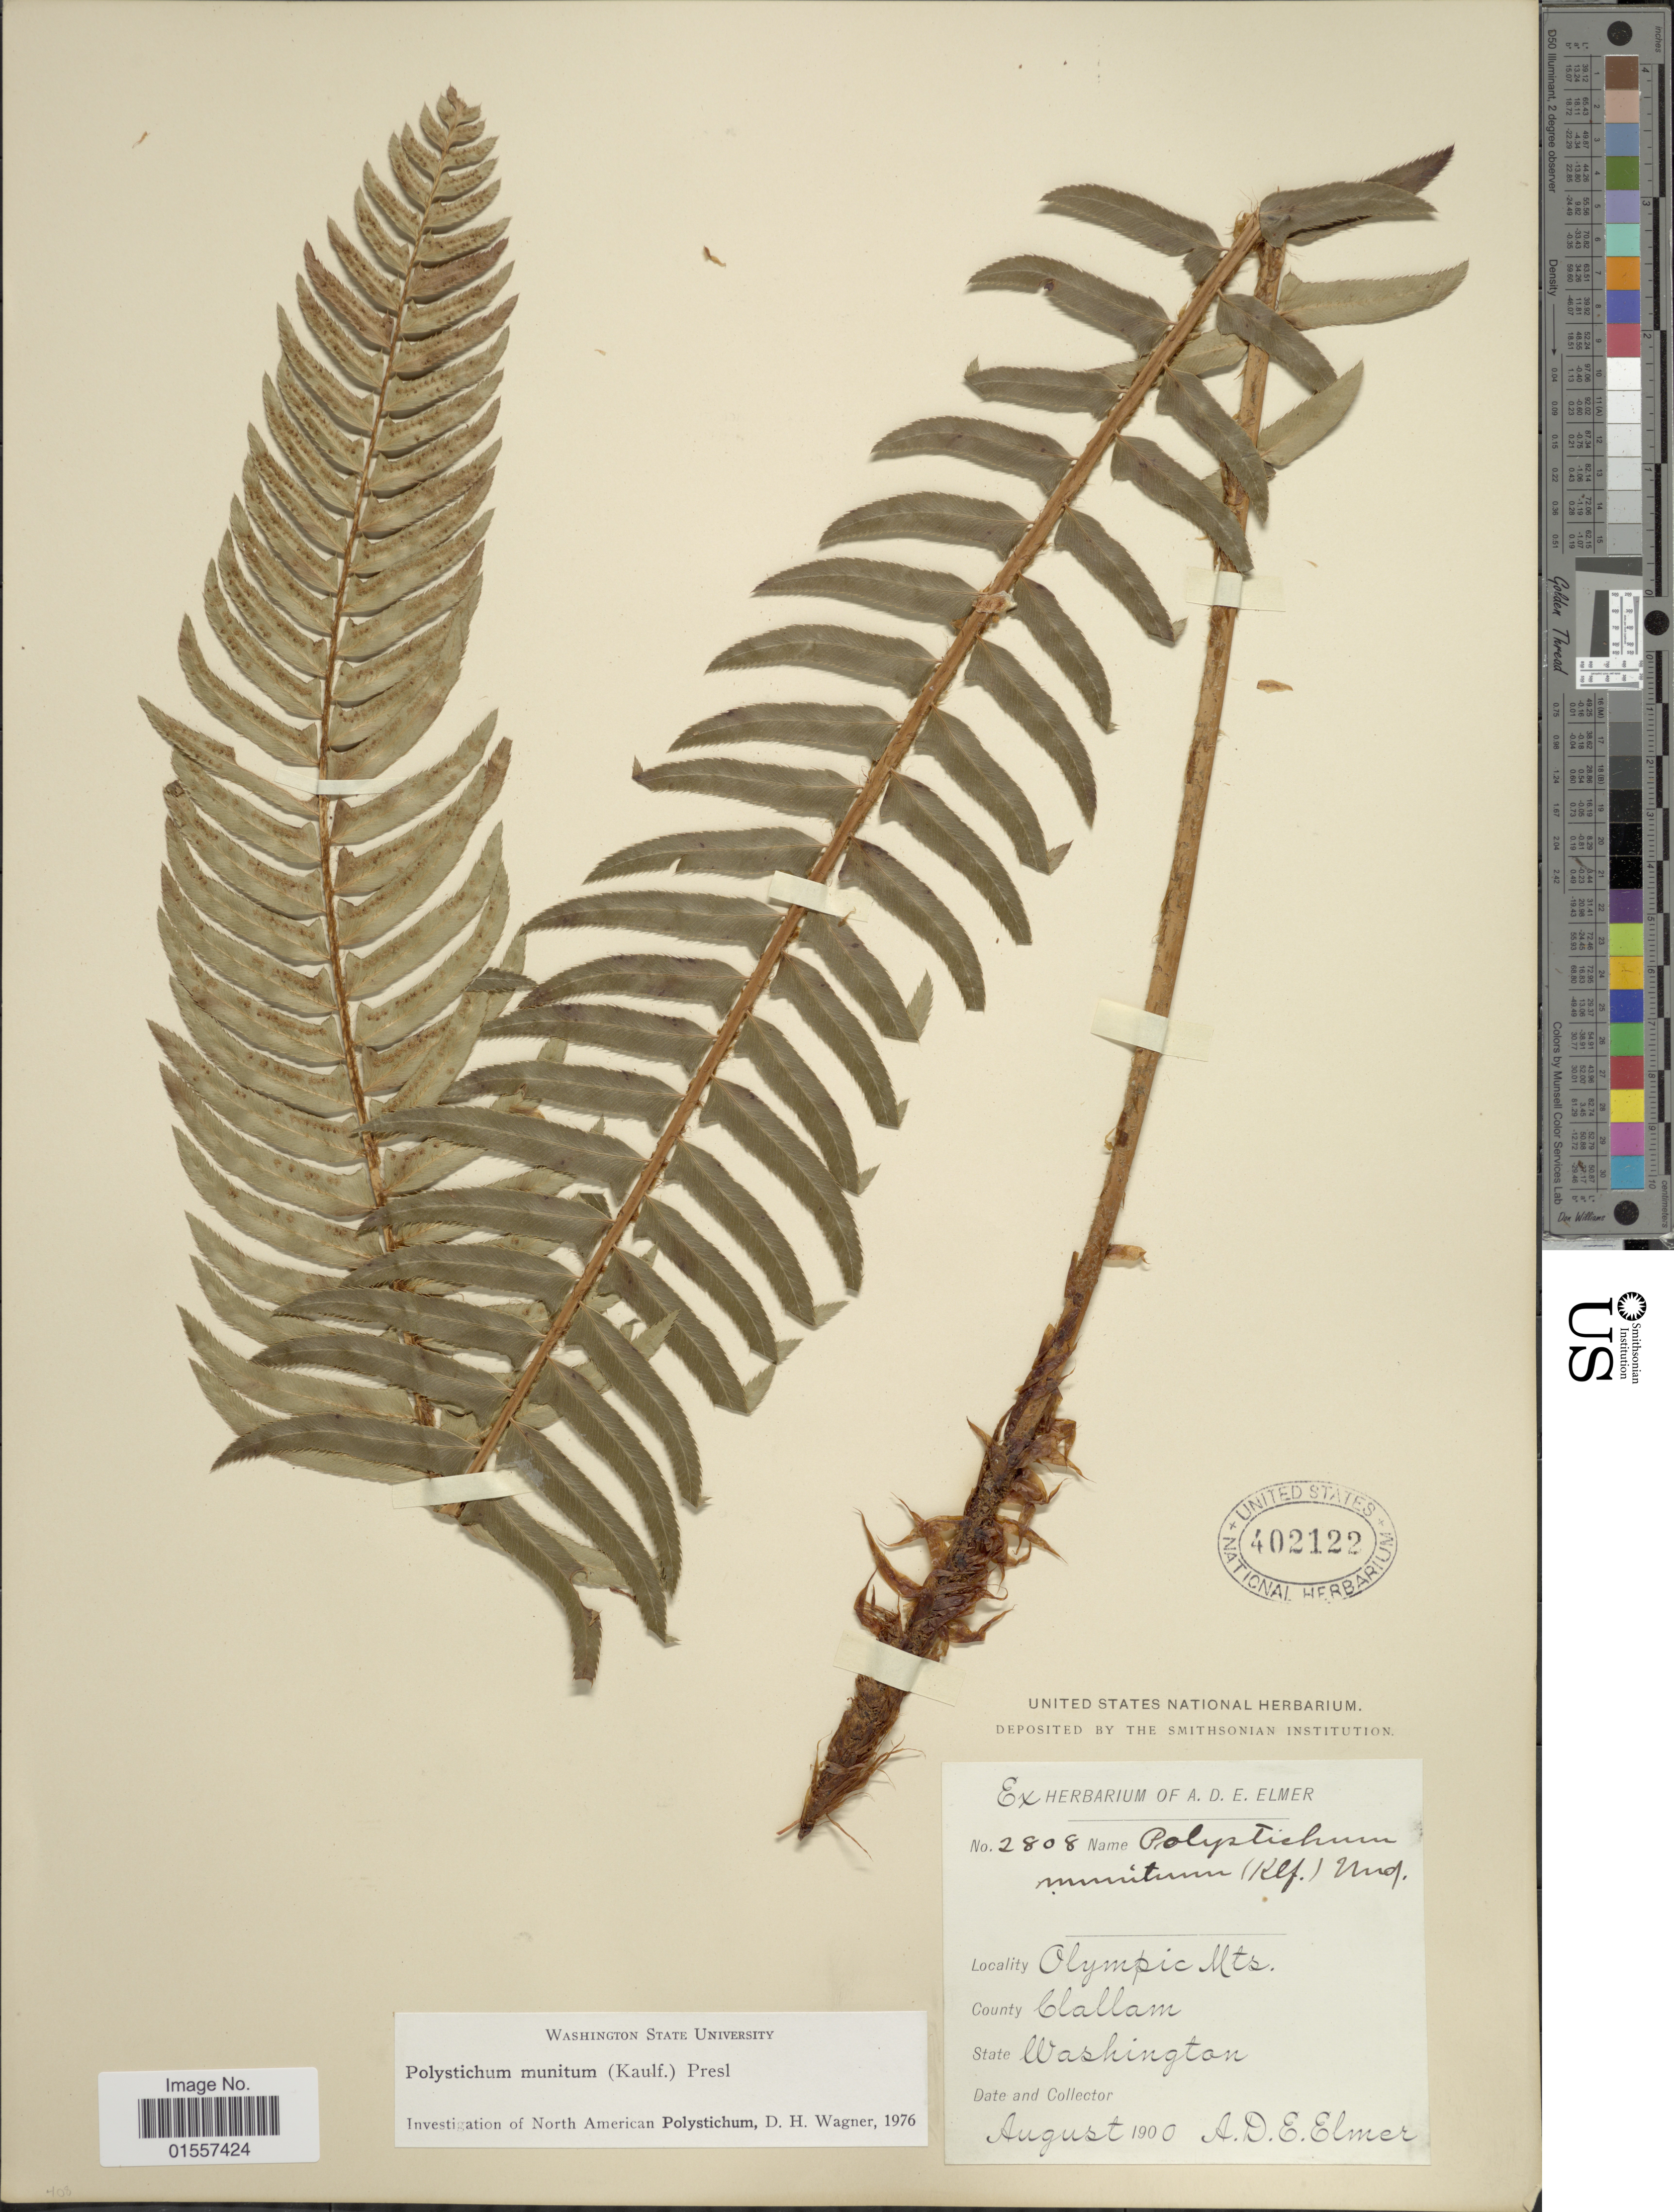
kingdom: Plantae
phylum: Tracheophyta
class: Polypodiopsida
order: Polypodiales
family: Dryopteridaceae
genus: Polystichum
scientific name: Polystichum munitum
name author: (Kaulf.) C. Presl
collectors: A. D. E. Elmer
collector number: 2808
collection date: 1900-08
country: United States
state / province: Washington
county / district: Clallam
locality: County Clallam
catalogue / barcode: US 402122